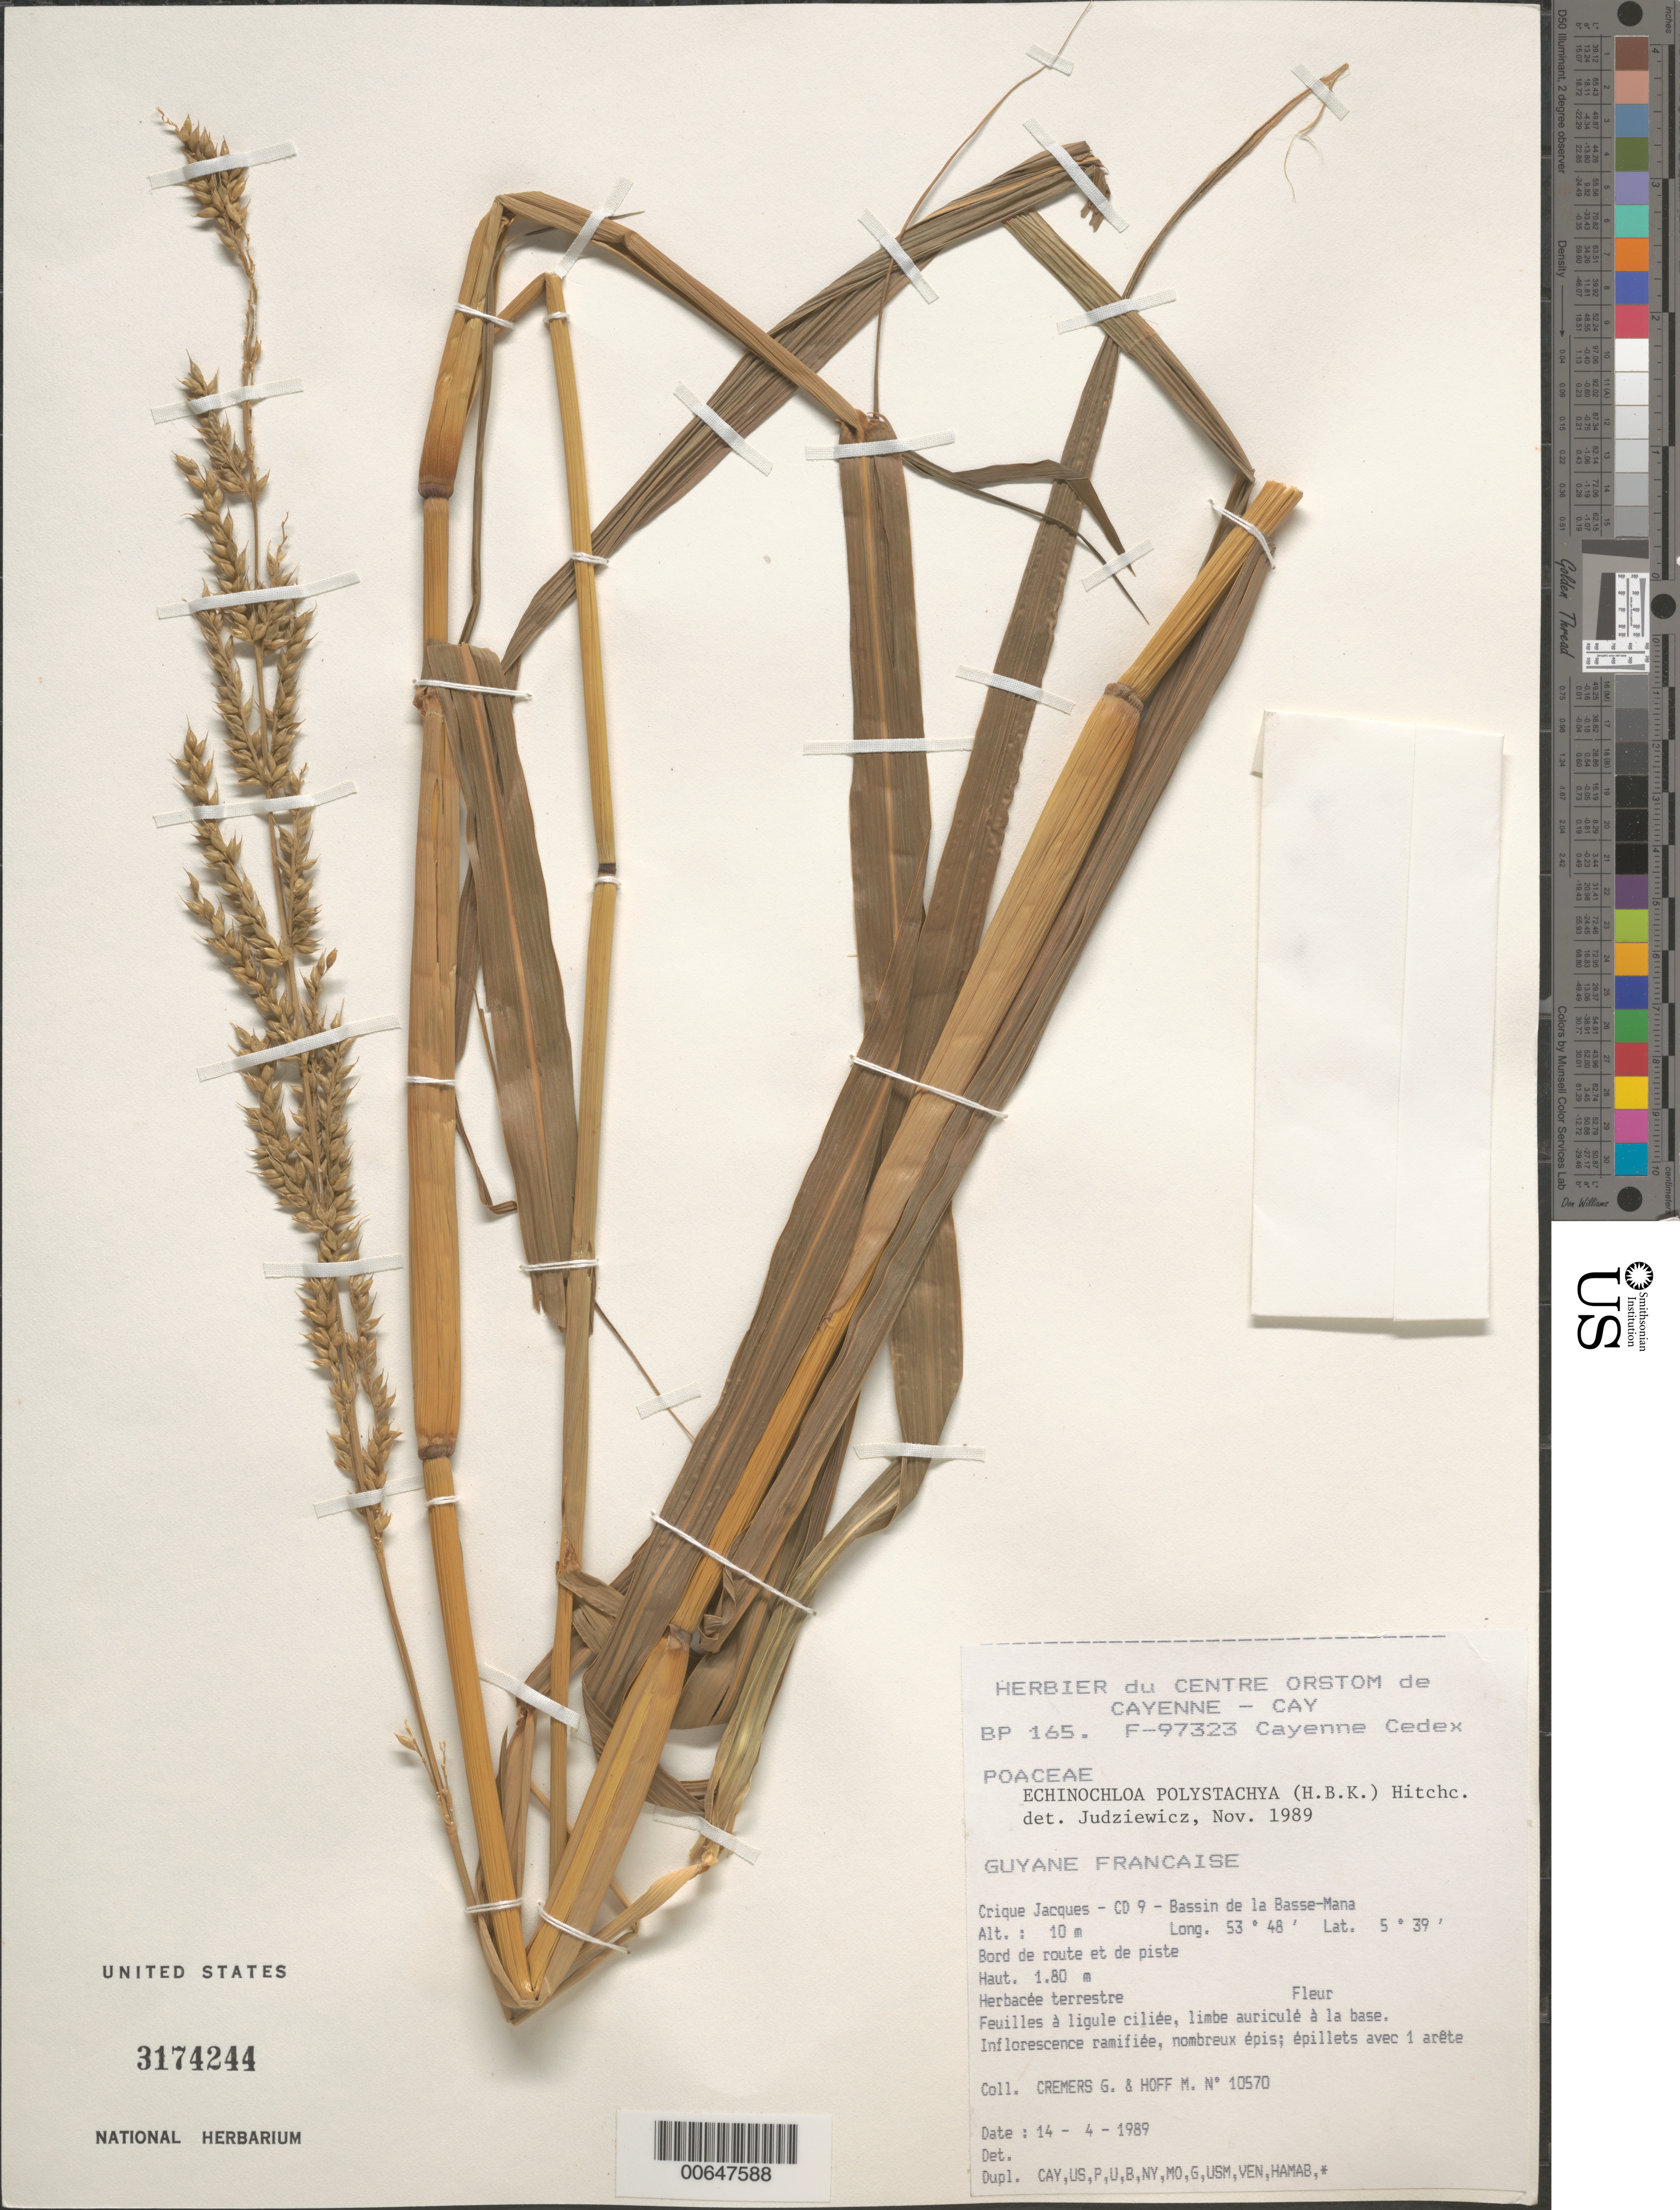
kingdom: Plantae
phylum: Tracheophyta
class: Liliopsida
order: Poales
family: Poaceae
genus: Echinochloa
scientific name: Echinochloa polystachya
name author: (Kunth) Hitchc.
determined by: Judziewicz, E. J.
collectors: G. Cremers & M. Hoff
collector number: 10570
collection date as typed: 14-Apr-89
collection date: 1989-04-14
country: French Guiana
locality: Crique Jacques, CD 9, Bassin de la Basse-Mana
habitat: Along road and trail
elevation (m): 10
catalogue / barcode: US 3174244